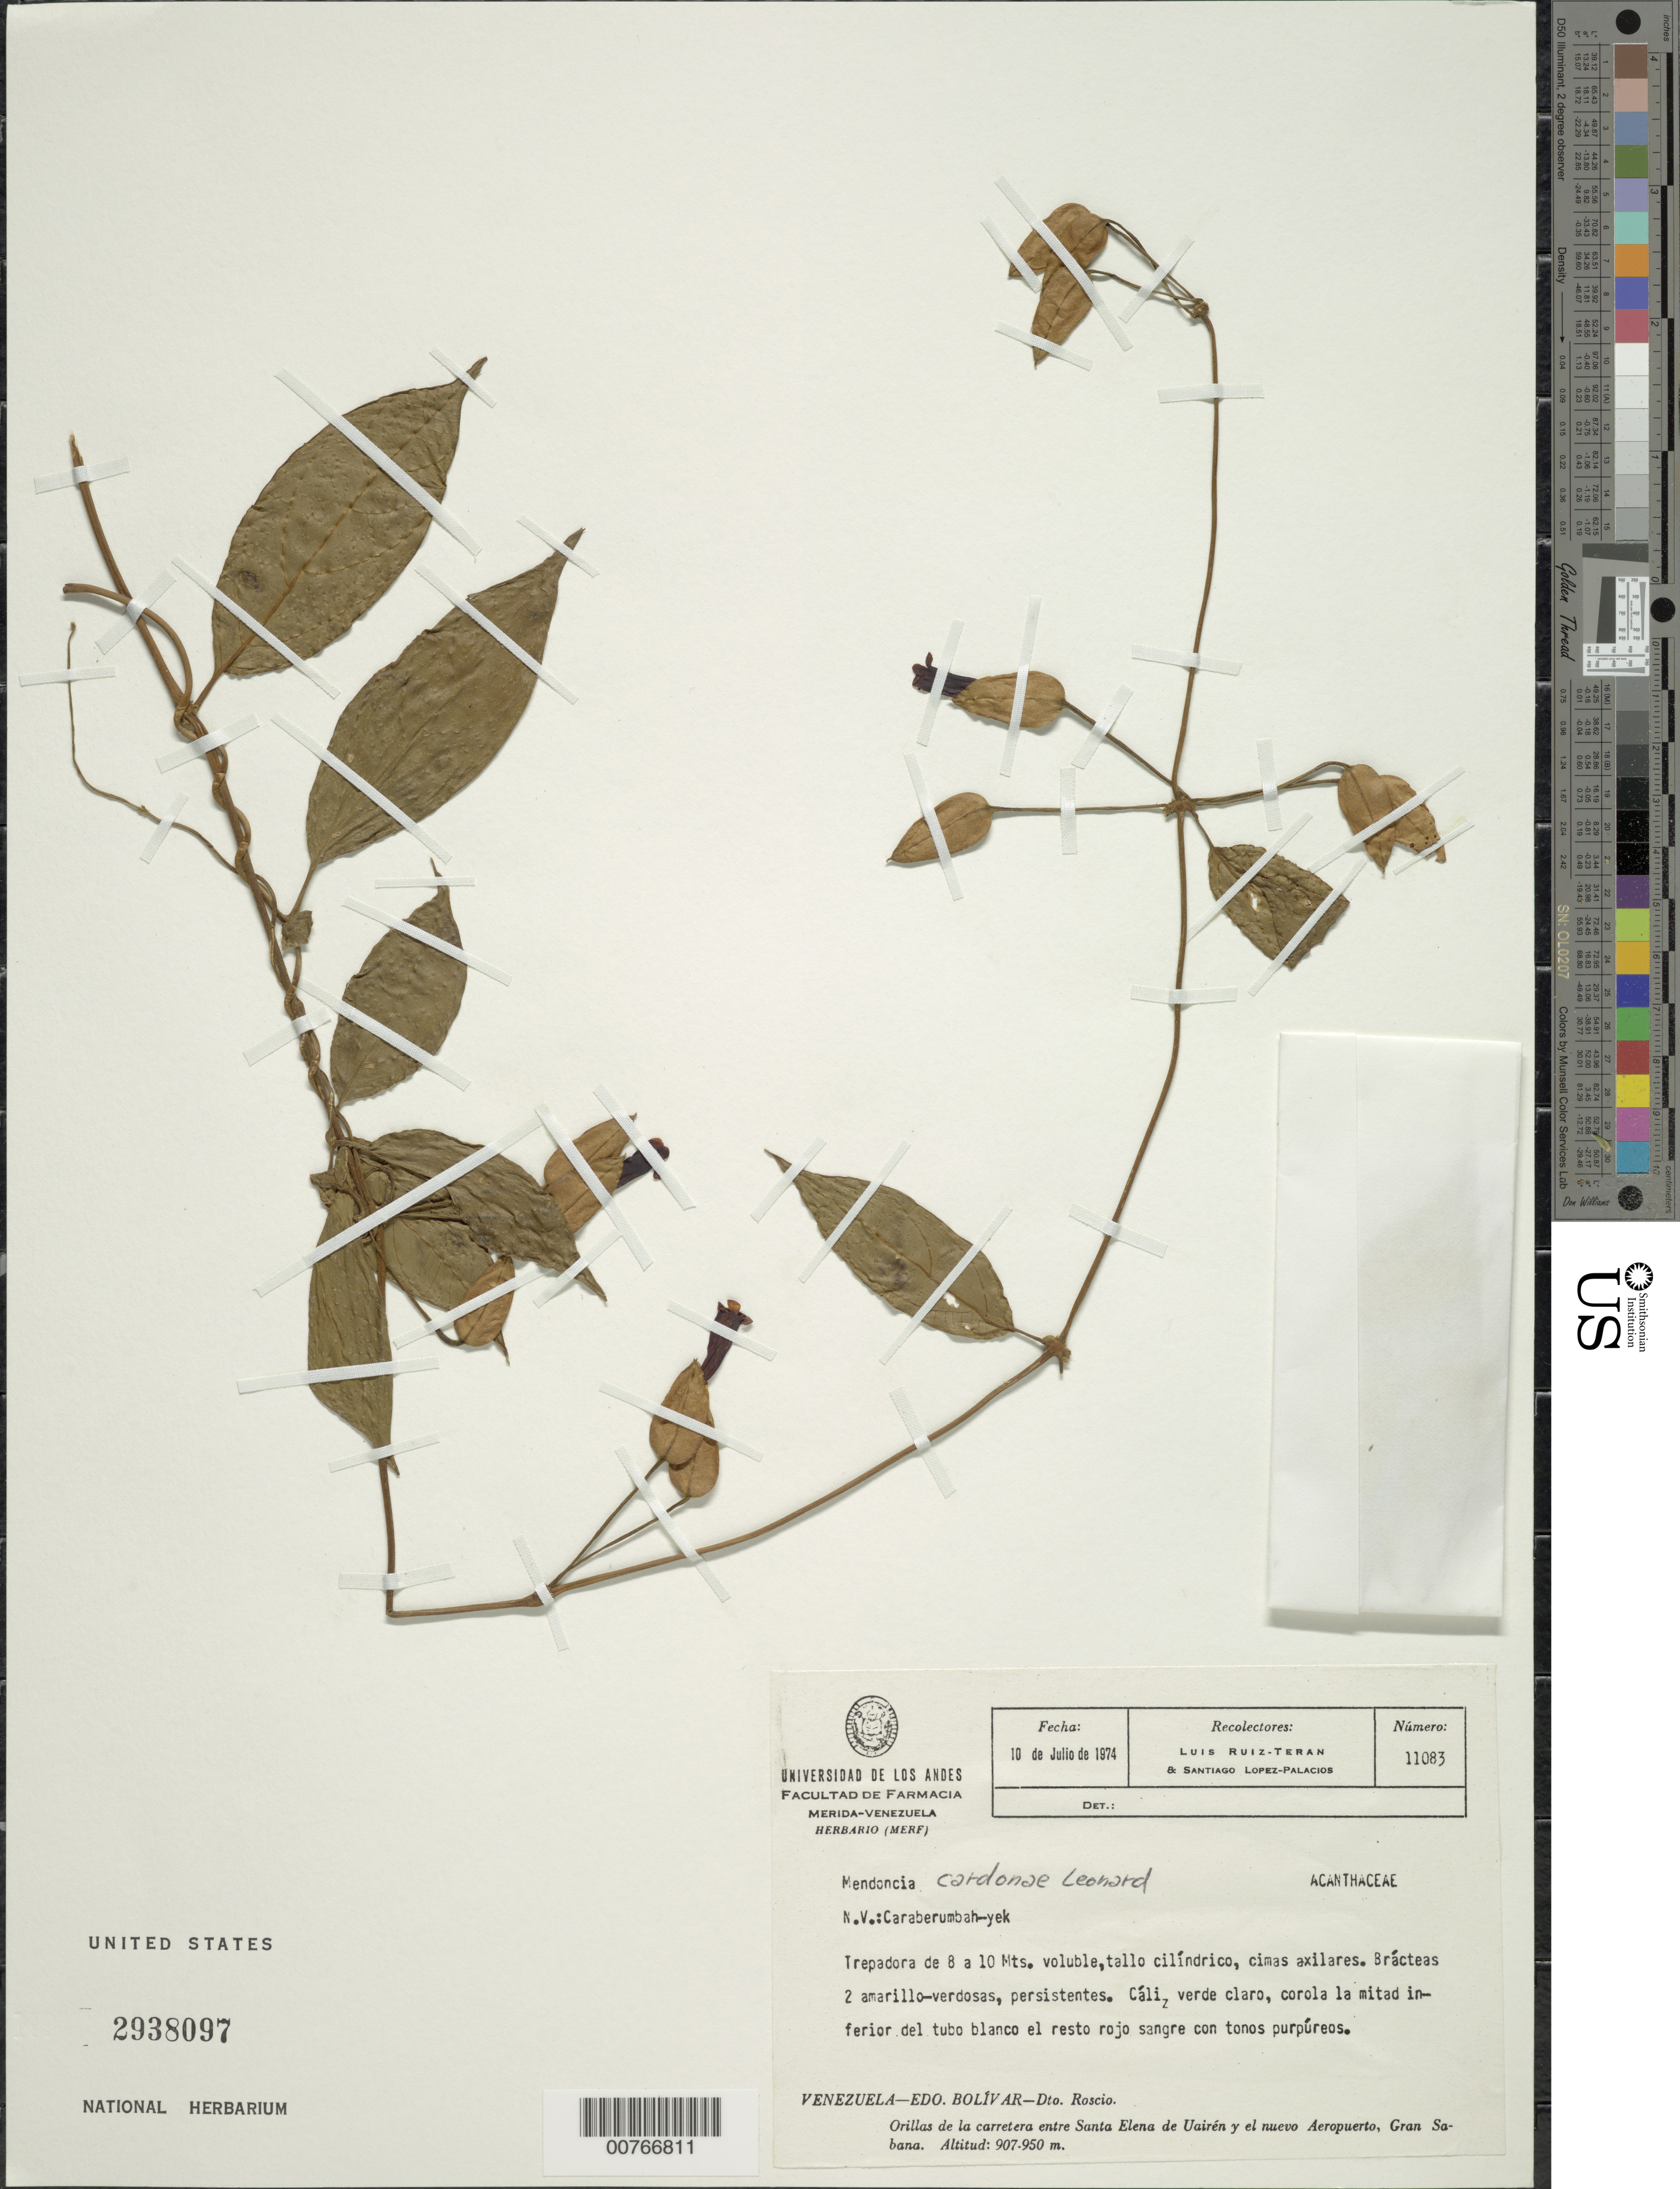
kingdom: Plantae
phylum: Tracheophyta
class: Magnoliopsida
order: Lamiales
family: Acanthaceae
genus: Mendoncia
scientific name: Mendoncia cardonae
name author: Leonard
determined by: Wasshausen, Dieter C., (BOT), Smithsonian Institution - National Museum of Natural History (UNITED STATES)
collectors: L. E. Ruíz-Terán & S. López-Palacios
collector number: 11083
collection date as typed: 10-Jul-74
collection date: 1974-07-10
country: Venezuela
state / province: Bolívar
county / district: Roscio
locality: Gran Sabana, carretera entre Santa Elena de Uarien y el nuevo Aeropuerto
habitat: Orillas de la carretera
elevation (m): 907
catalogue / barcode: US 2938097